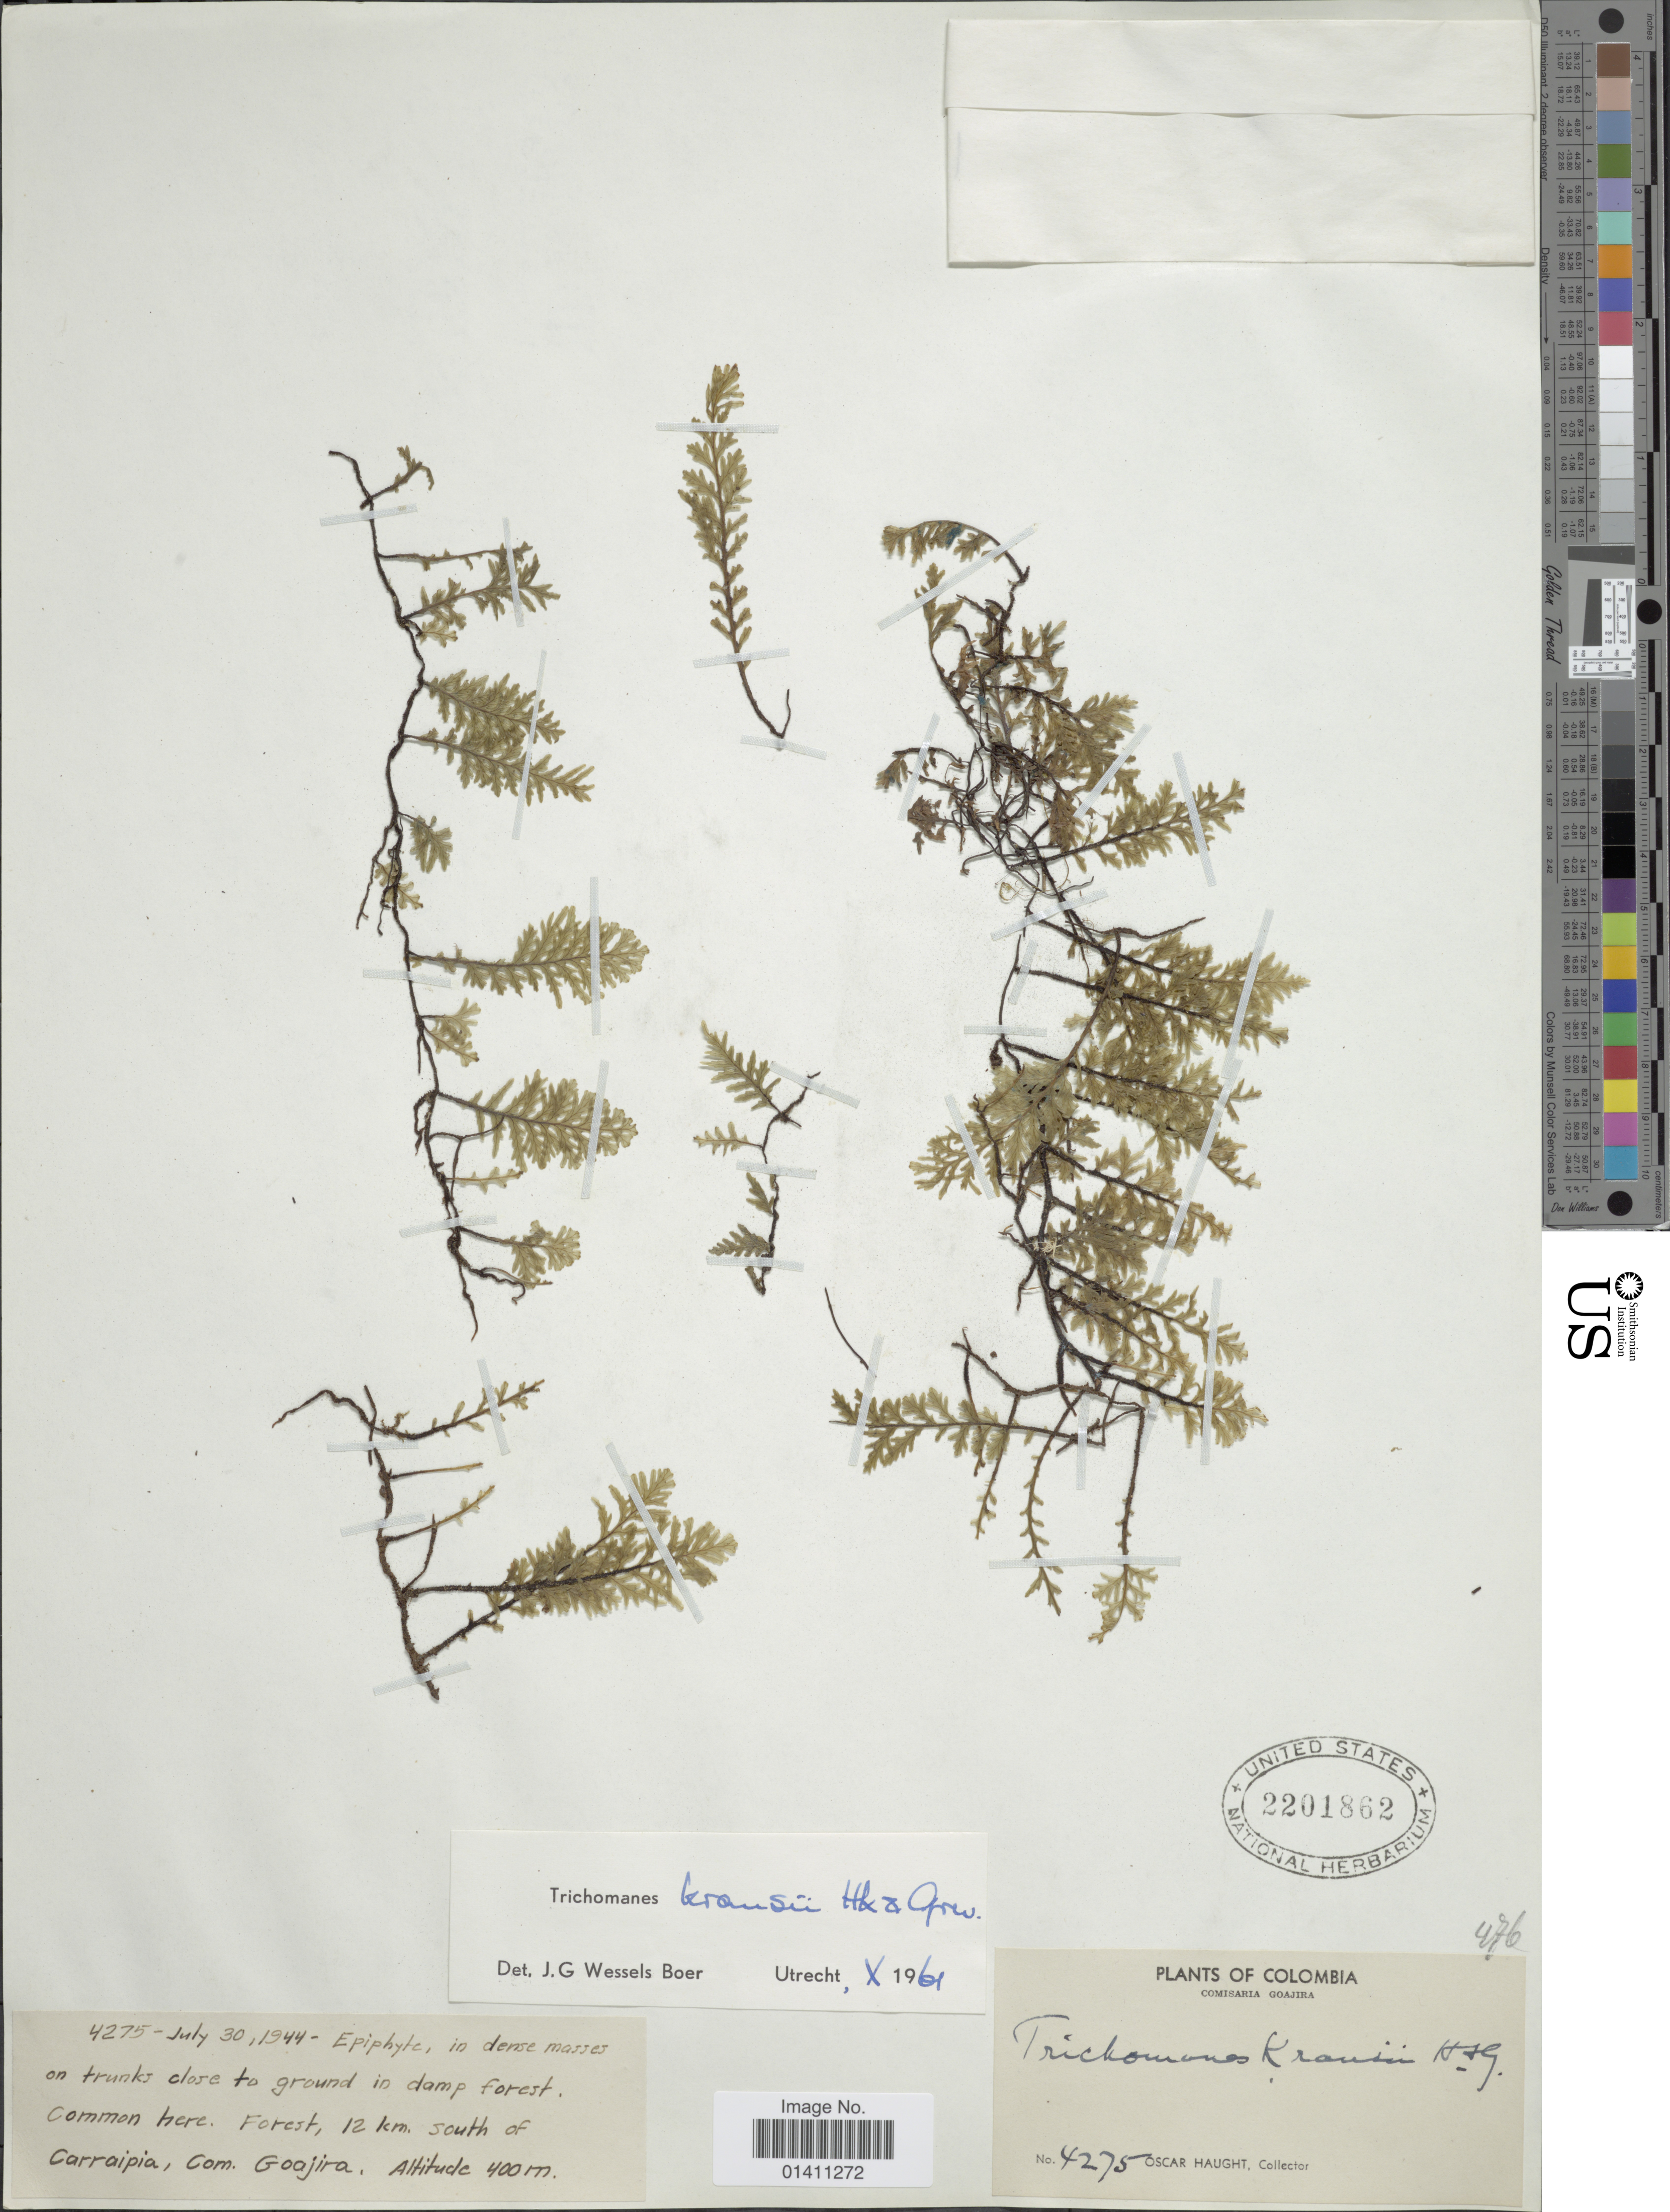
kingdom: Plantae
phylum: Tracheophyta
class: Polypodiopsida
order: Hymenophyllales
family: Hymenophyllaceae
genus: Didymoglossum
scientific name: Didymoglossum kraussii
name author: (Hook. & Grev.) C. Presl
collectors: O. L. Haught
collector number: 4275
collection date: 1944-07-30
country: Colombia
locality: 12 km south of Carraipia. Com. Coajira.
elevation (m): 400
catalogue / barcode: US 2201862